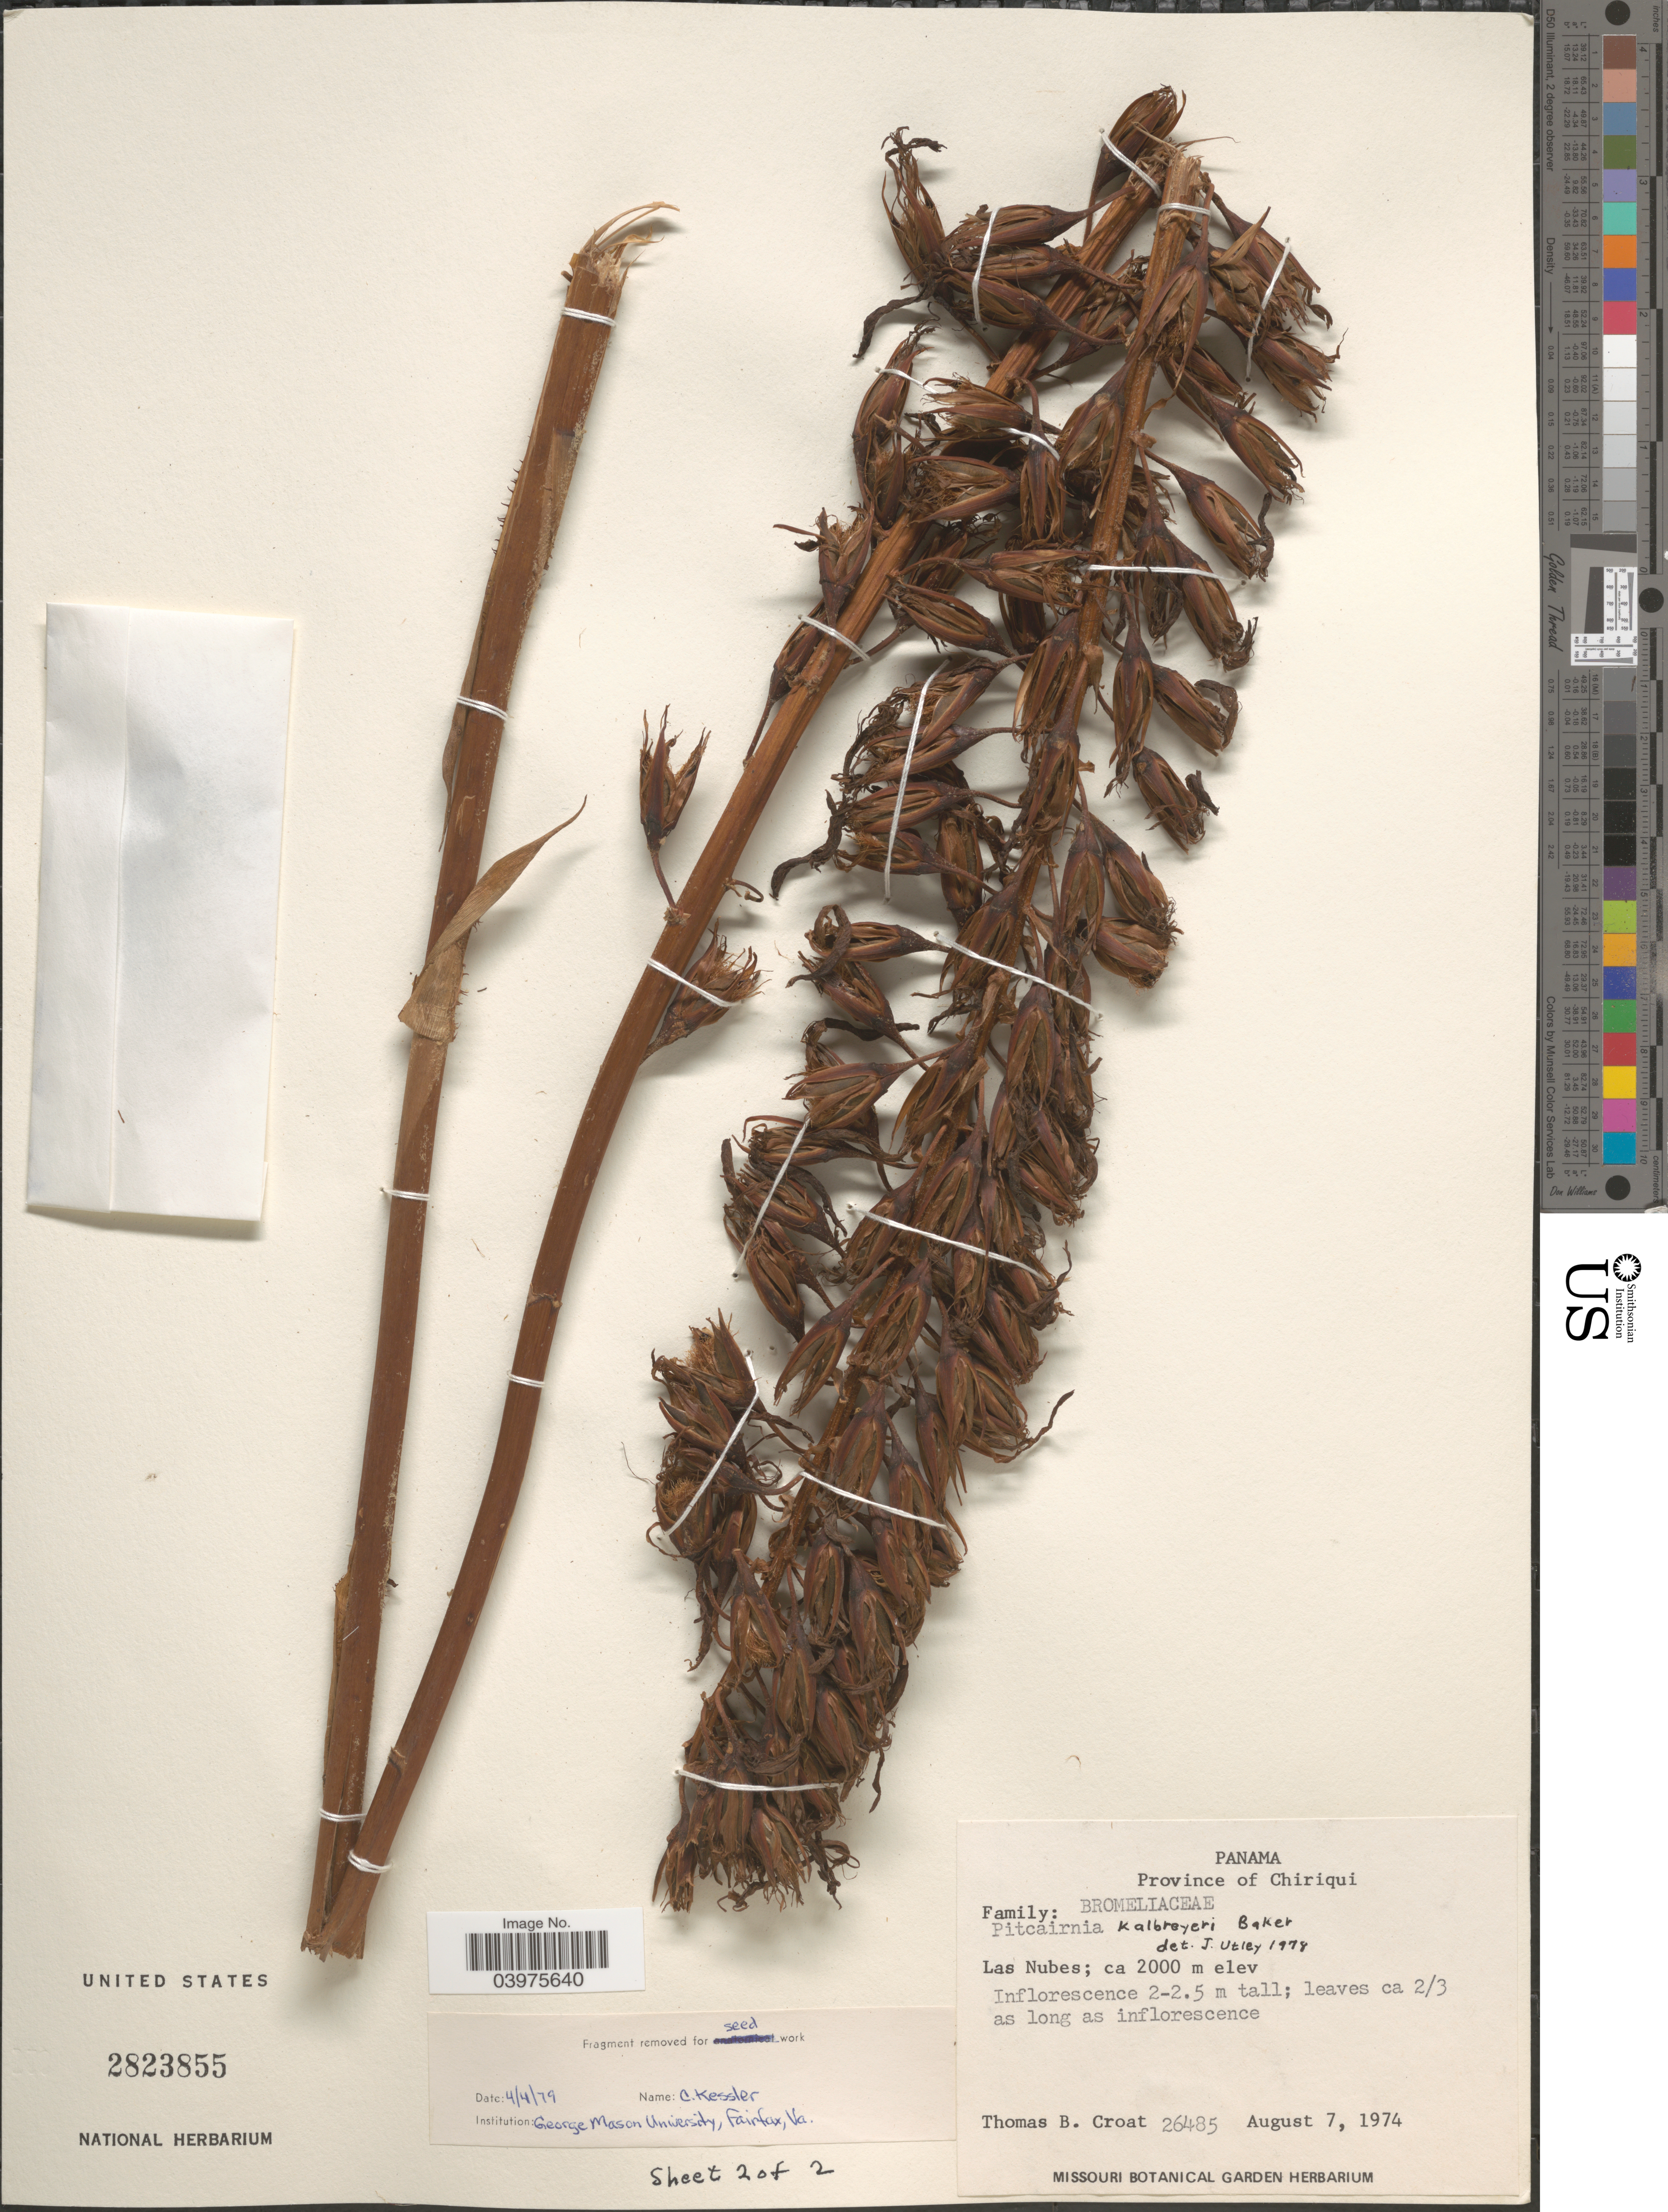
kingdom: Plantae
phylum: Tracheophyta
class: Liliopsida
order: Poales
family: Bromeliaceae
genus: Pitcairnia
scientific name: Pitcairnia kalbreyeri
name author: Baker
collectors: T. B. Croat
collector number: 26485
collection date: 1974-08-07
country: Panama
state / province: Chiriqui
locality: Las Nubes.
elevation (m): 2000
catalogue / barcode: US 2823855